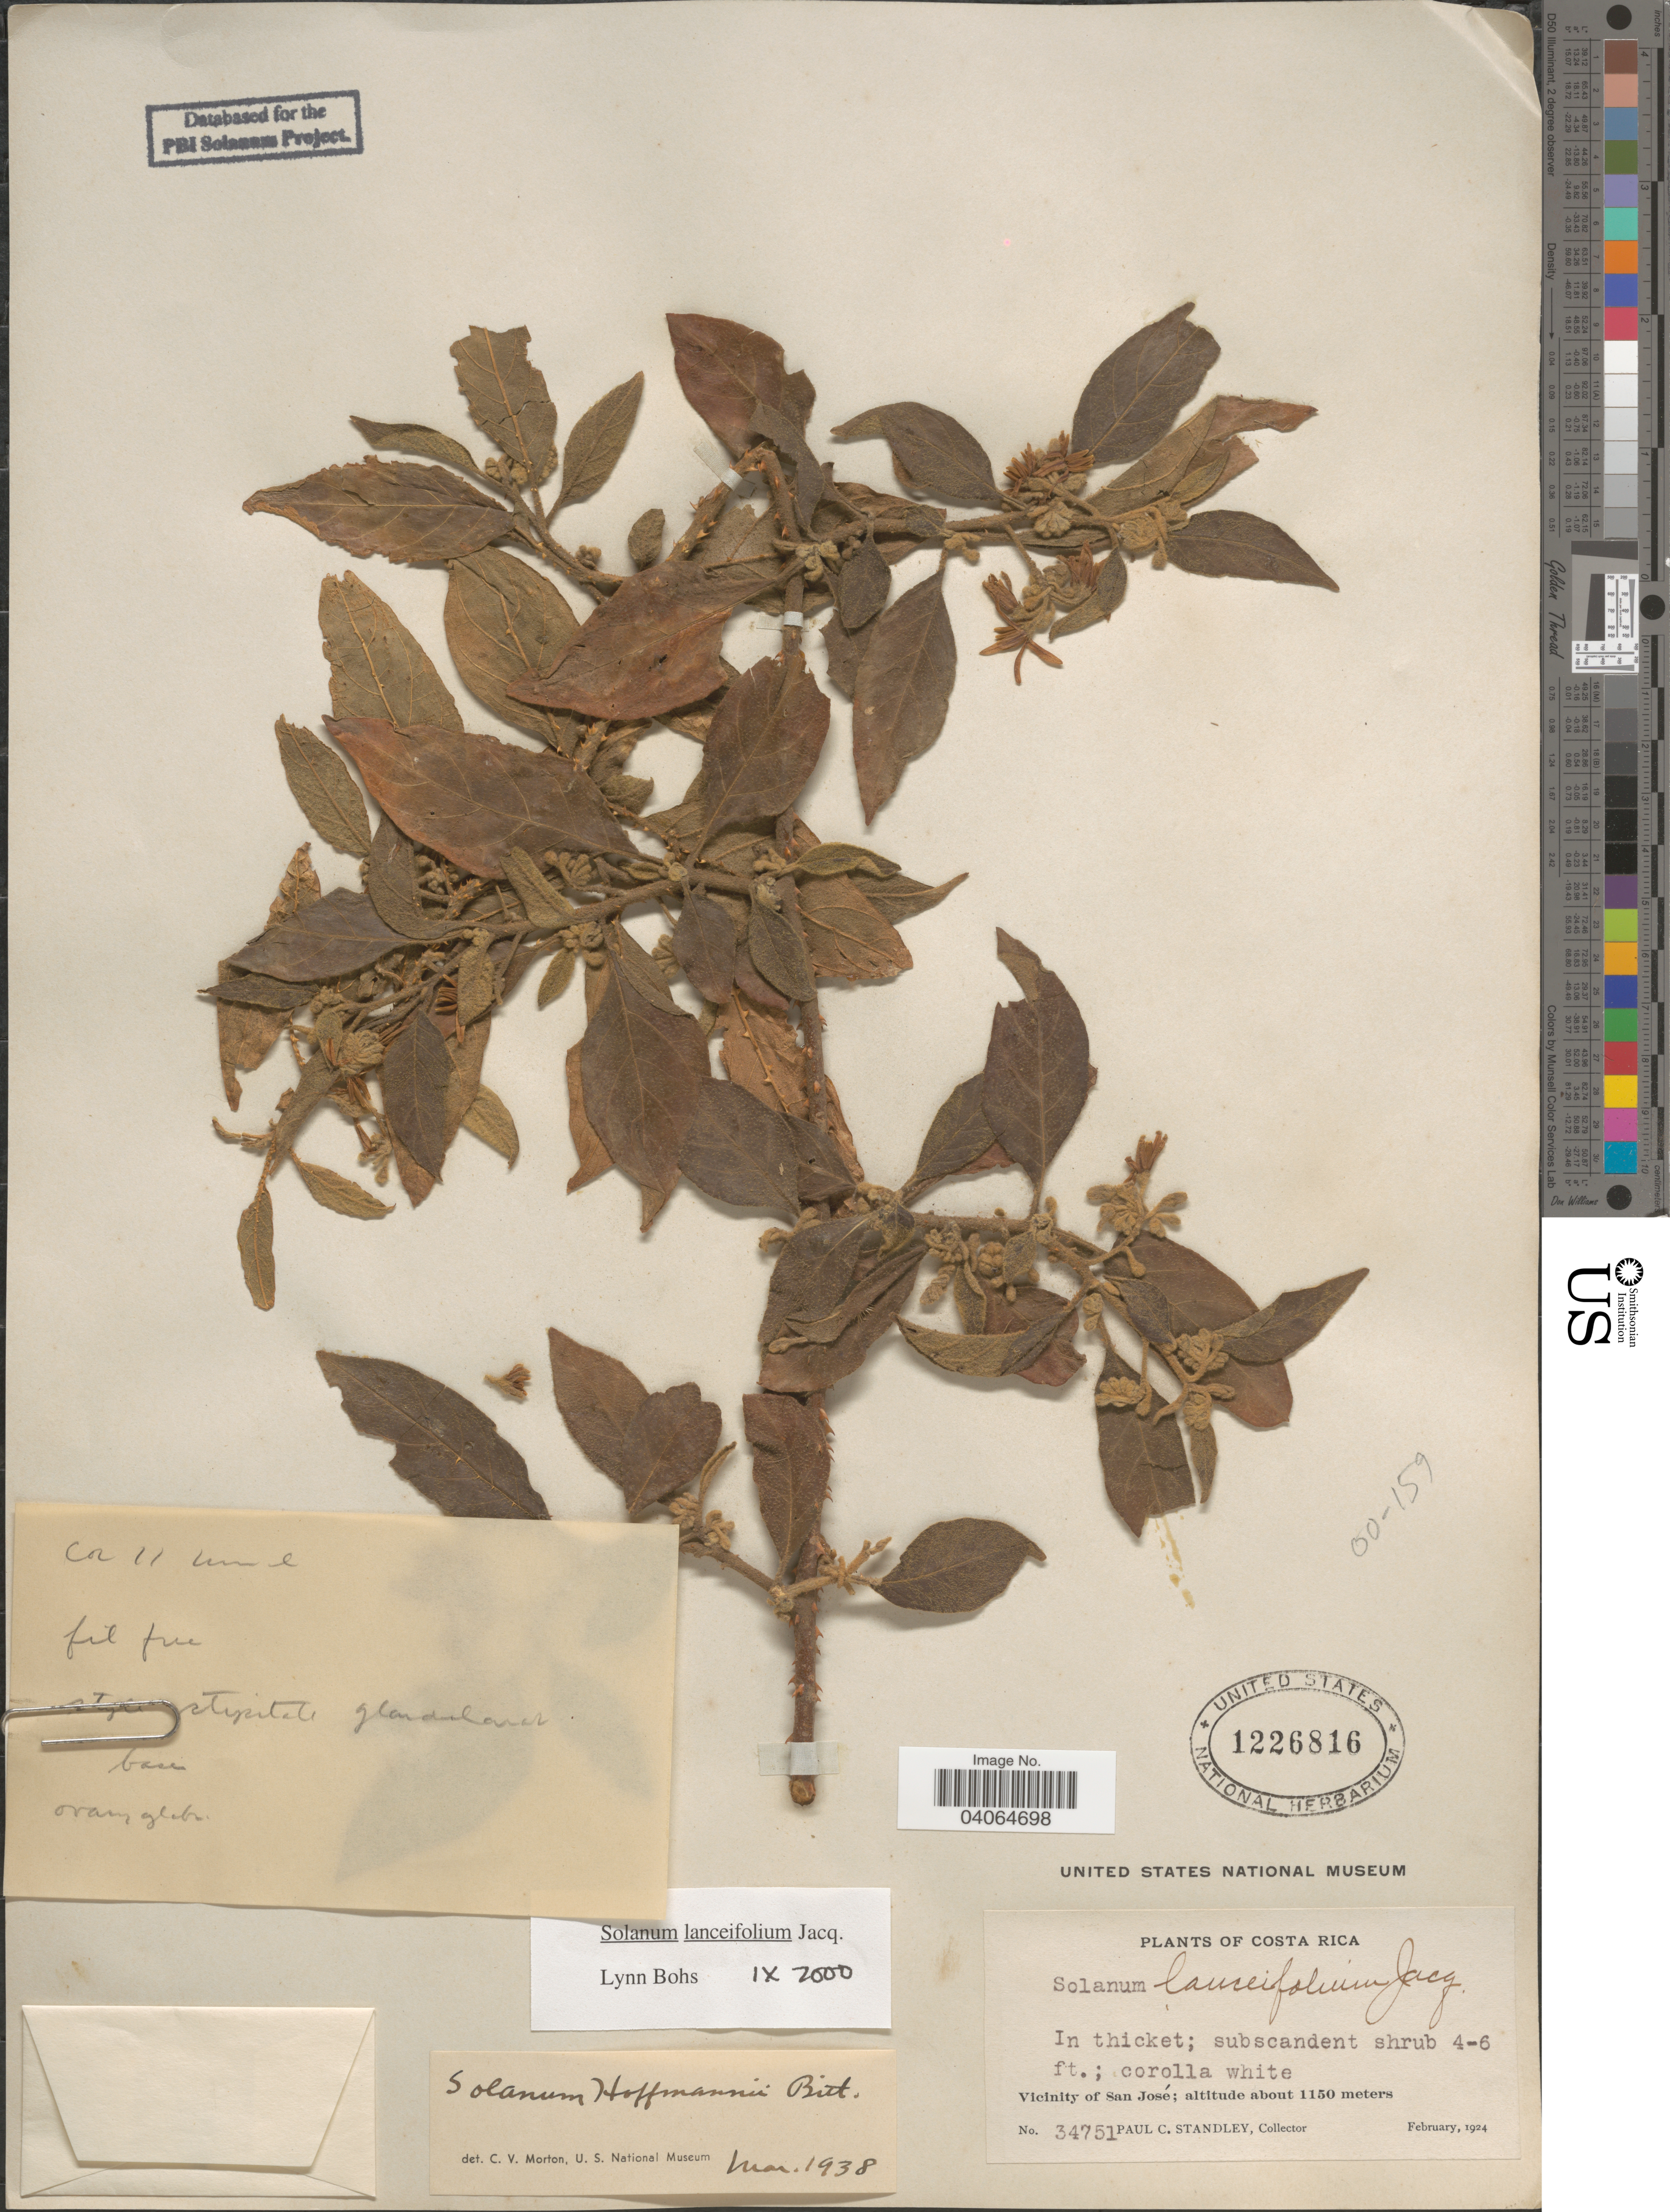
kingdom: Plantae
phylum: Tracheophyta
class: Magnoliopsida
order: Solanales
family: Solanaceae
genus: Solanum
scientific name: Solanum lanceifolium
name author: Jacq.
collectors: P. C. Standley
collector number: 34751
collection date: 1924-02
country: Costa Rica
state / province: San José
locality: Vicinity of San José.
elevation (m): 1150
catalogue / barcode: US 1226816